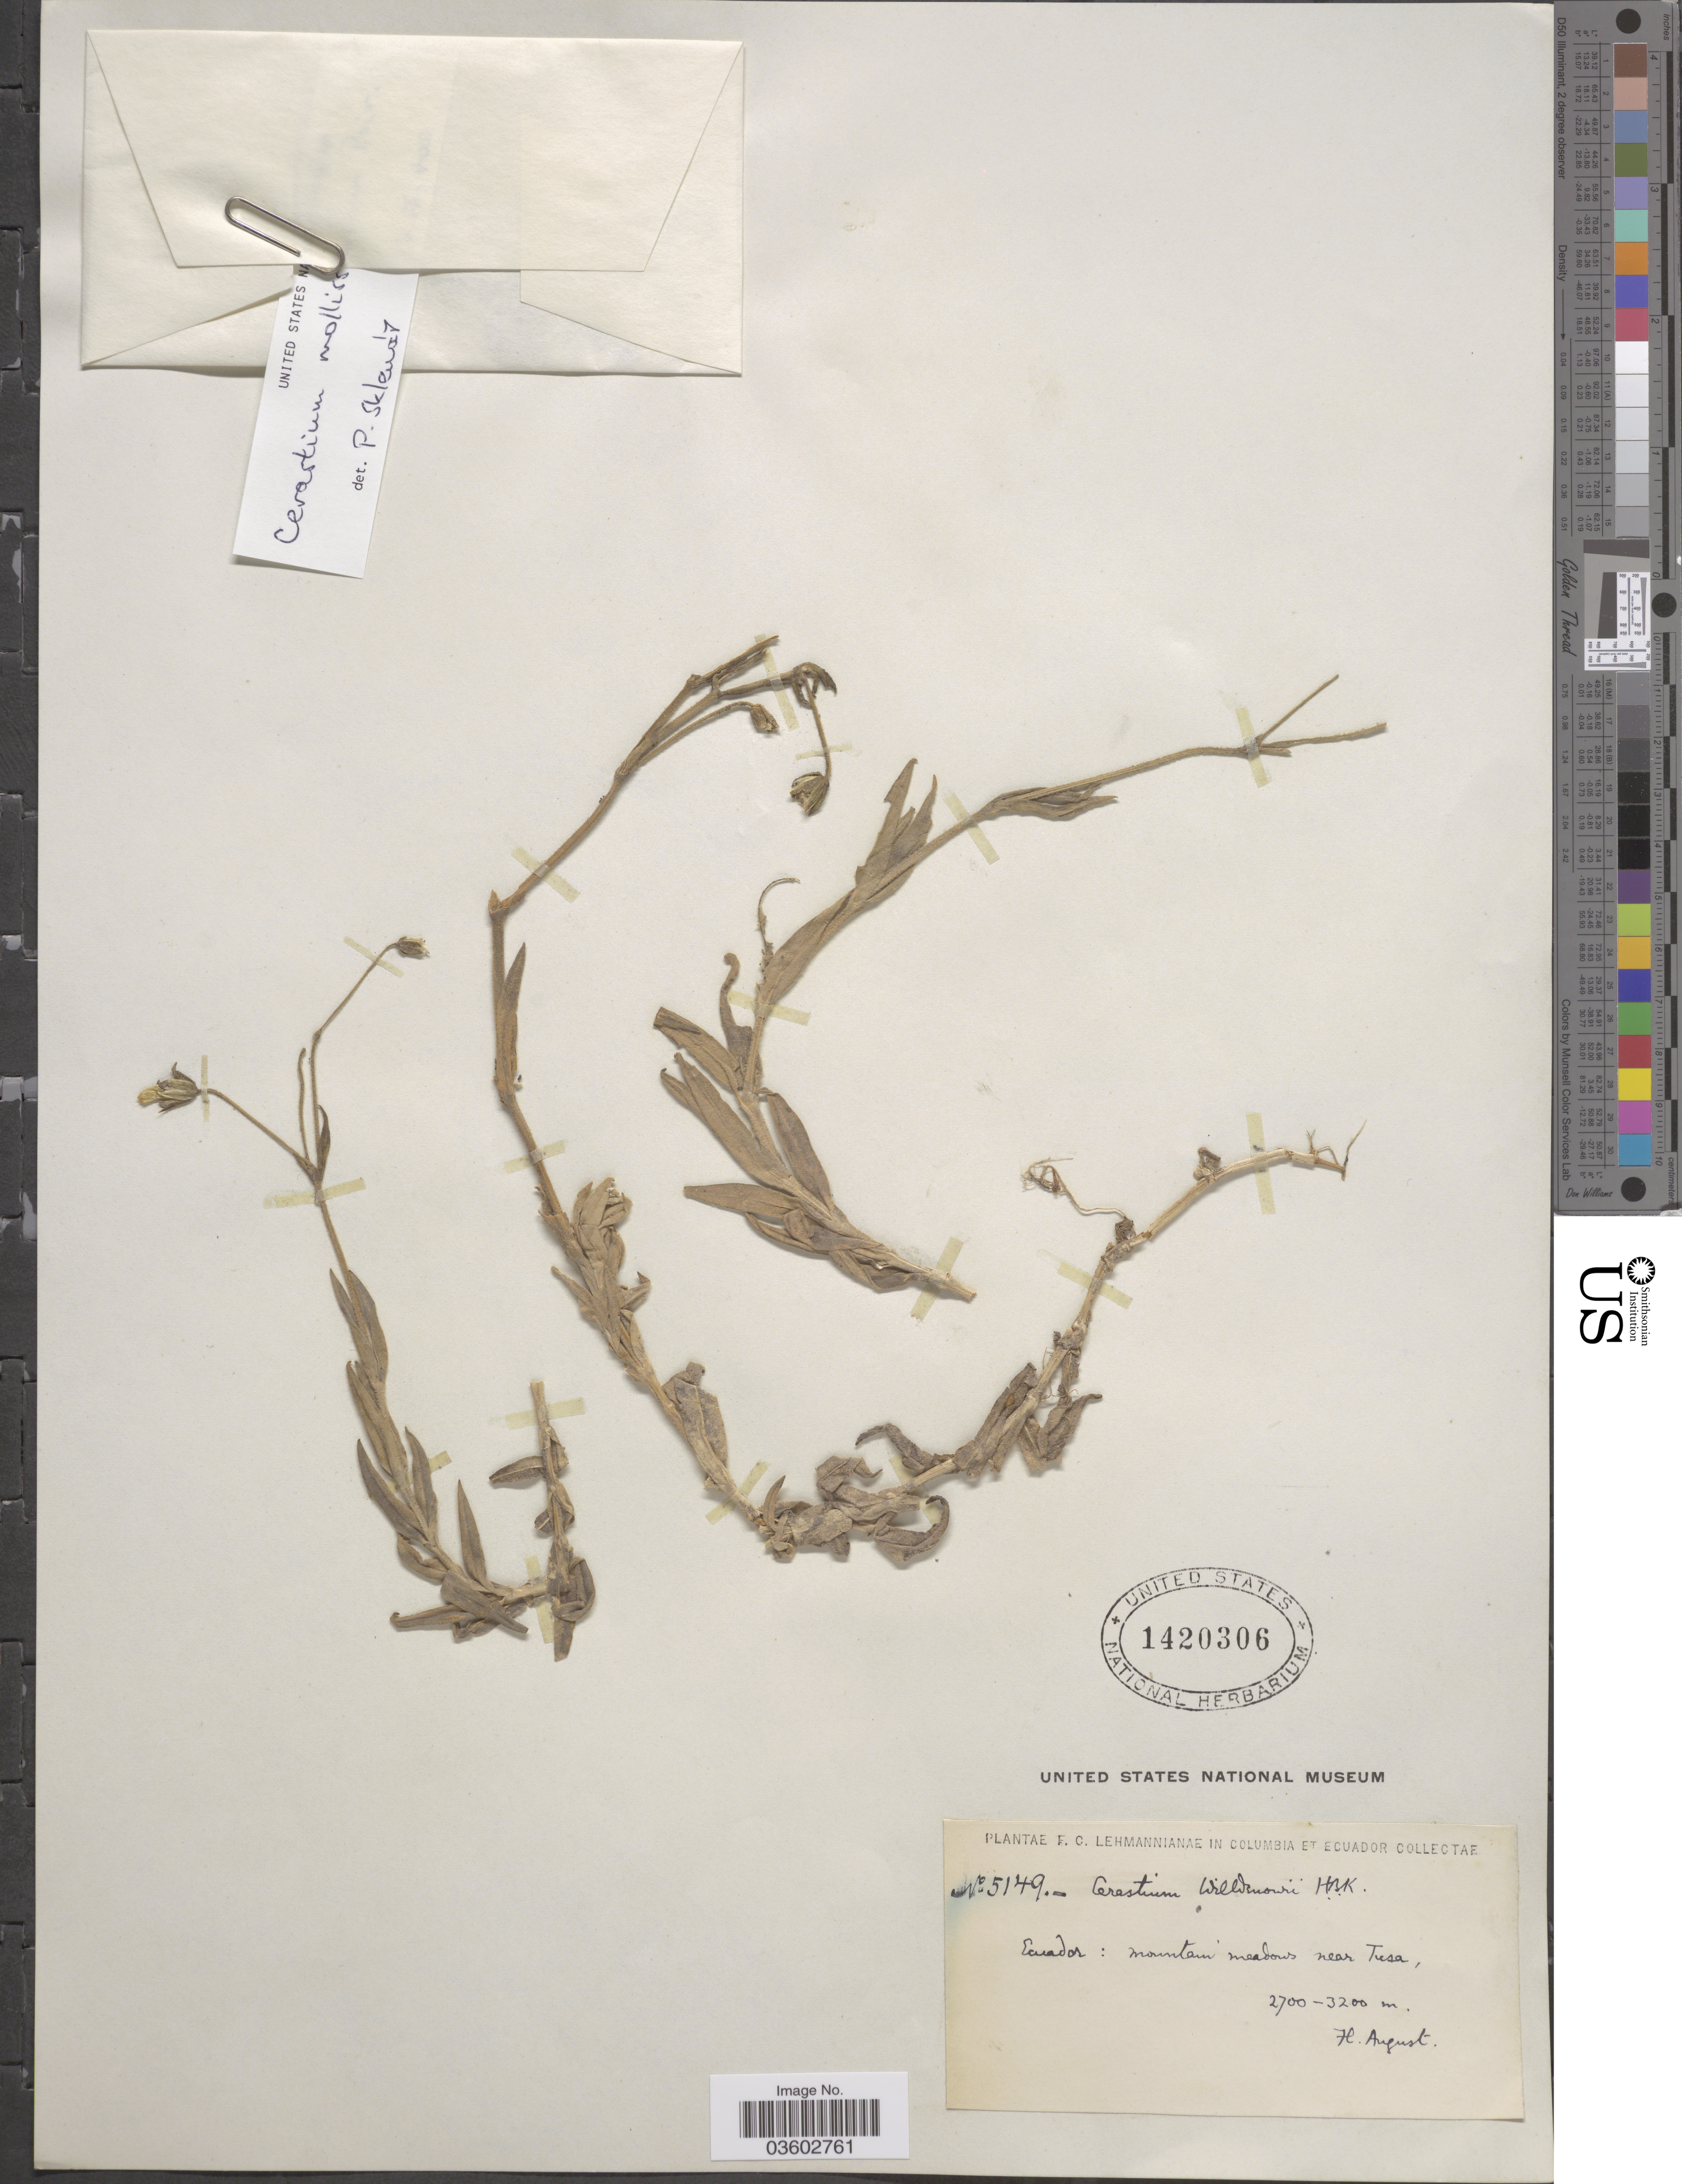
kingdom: Plantae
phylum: Tracheophyta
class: Magnoliopsida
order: Caryophyllales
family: Caryophyllaceae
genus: Cerastium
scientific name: Cerastium willdenowii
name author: Kunth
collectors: F. C. Lehmann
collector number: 5149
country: Ecuador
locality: Mountain meadows near Tusa.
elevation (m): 2700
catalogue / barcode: US 1420306